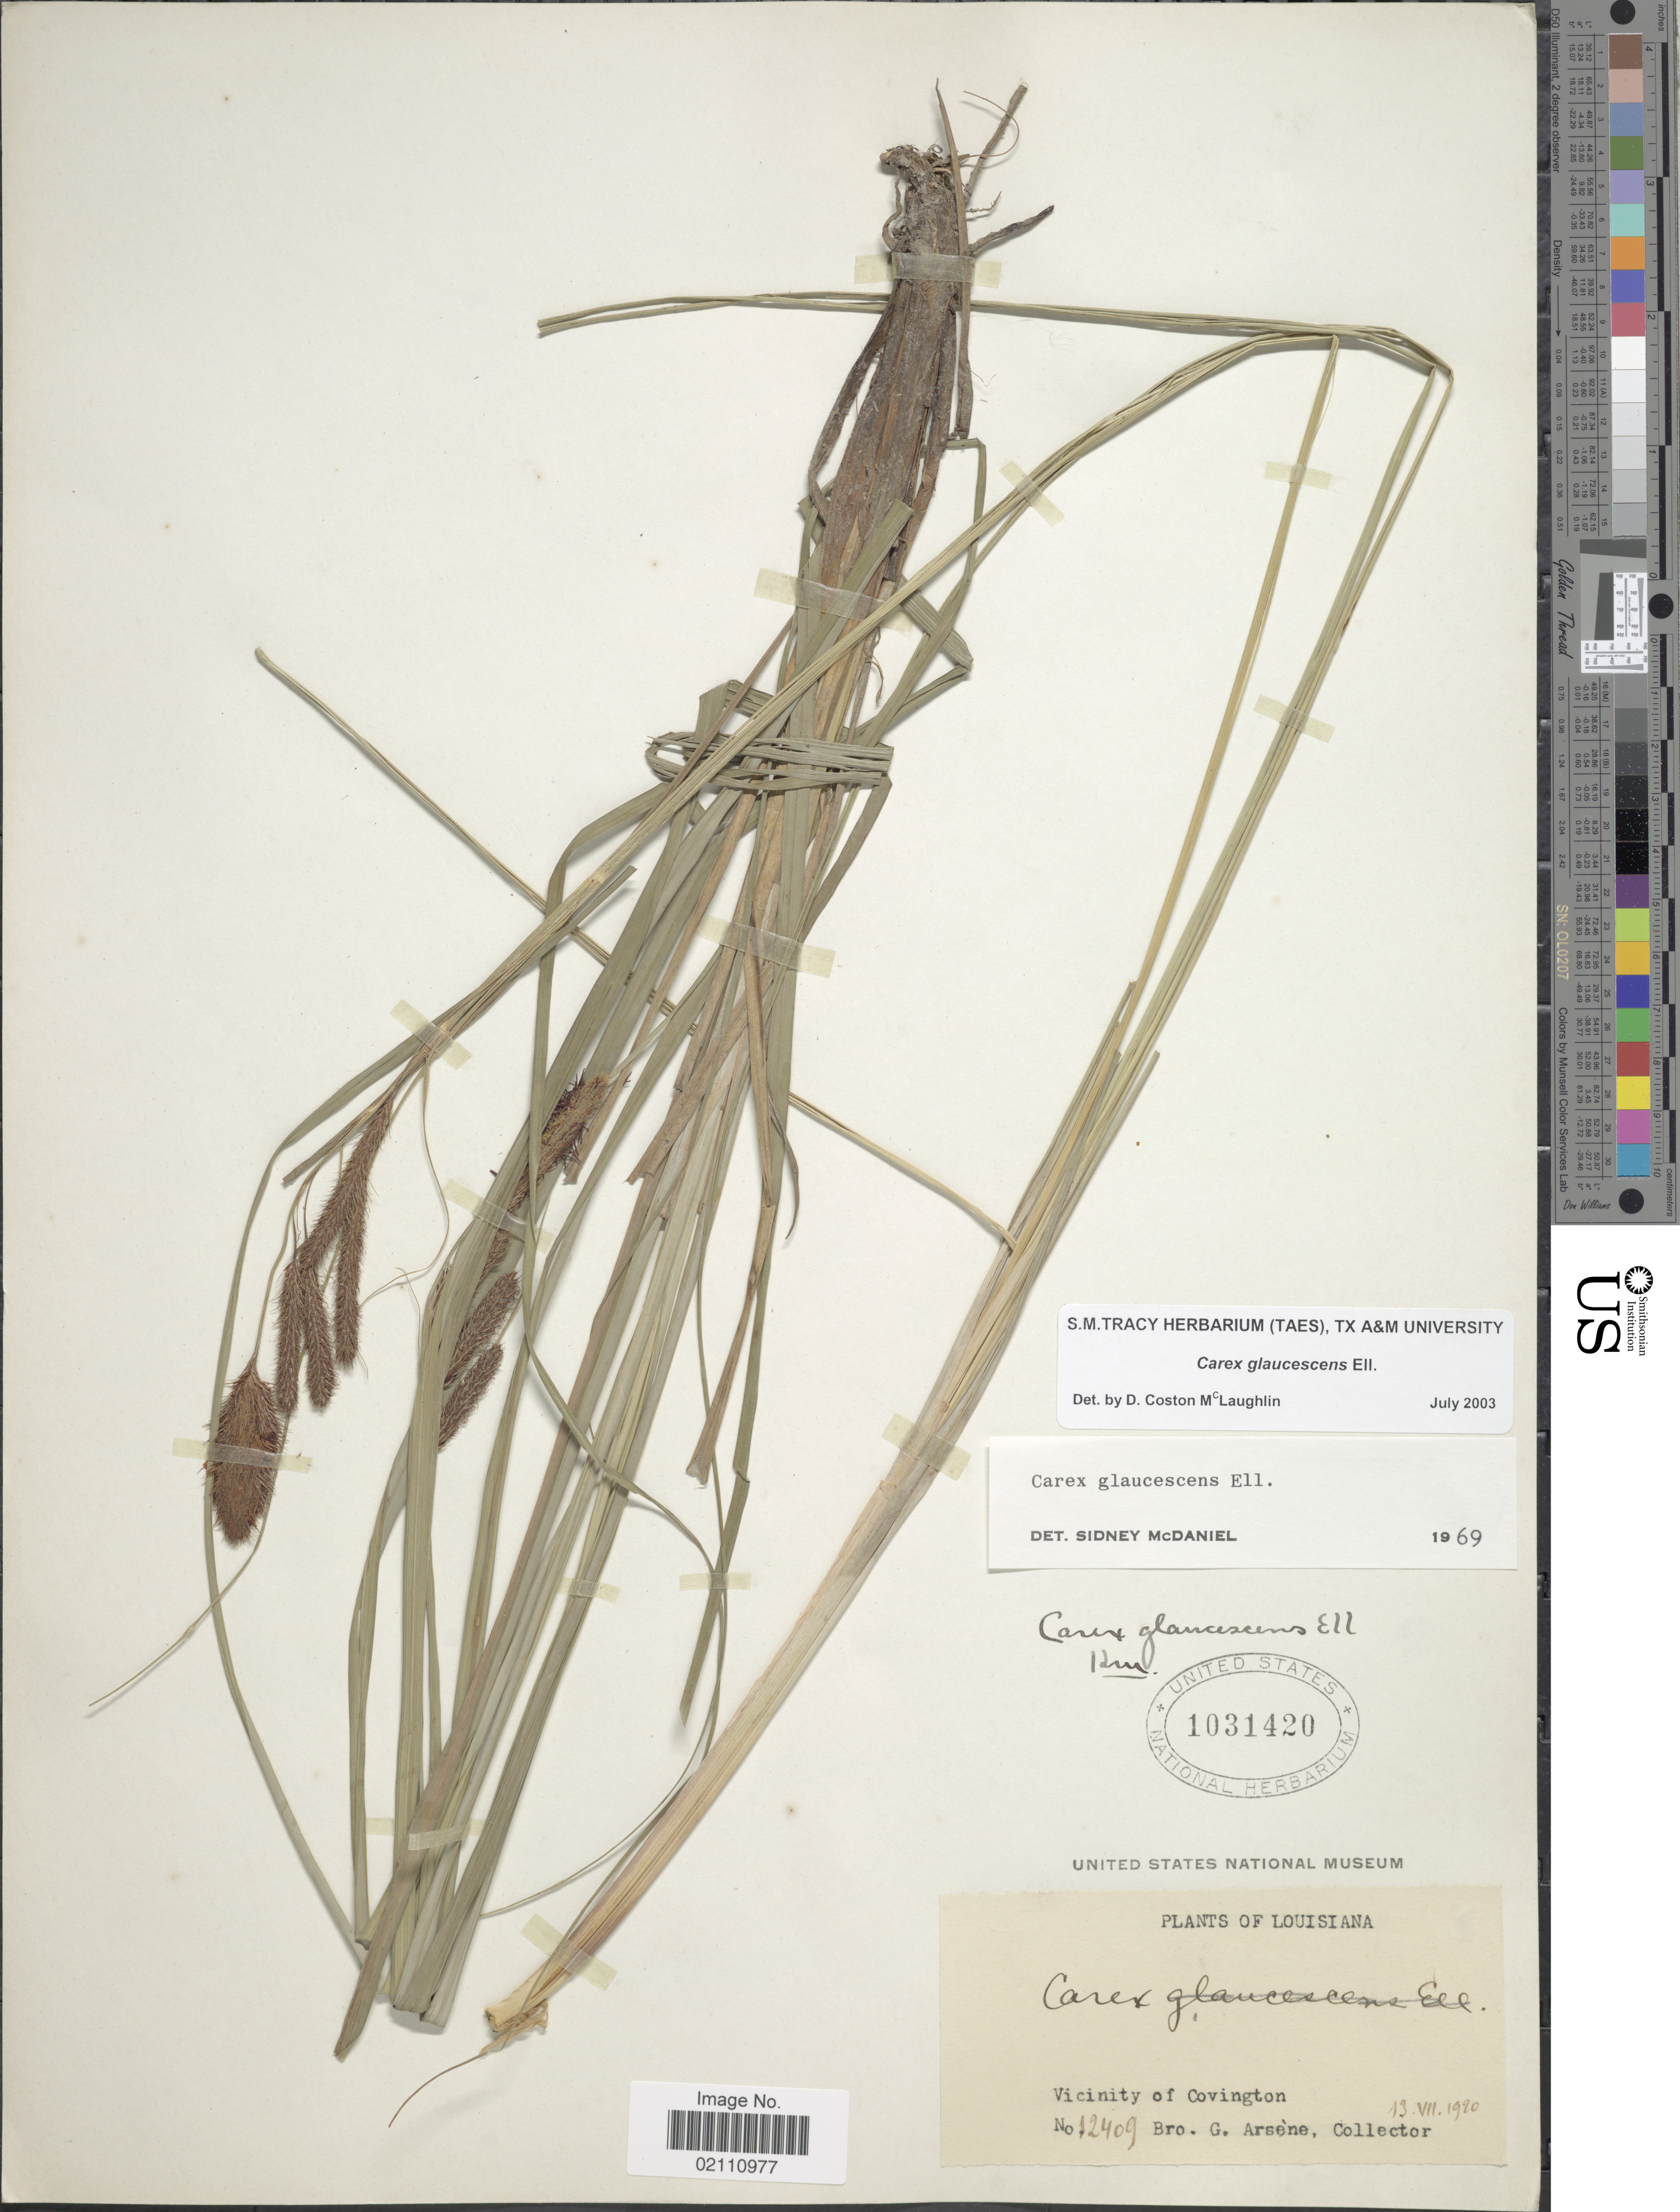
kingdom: Plantae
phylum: Tracheophyta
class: Liliopsida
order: Poales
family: Cyperaceae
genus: Carex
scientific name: Carex glaucescens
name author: Elliott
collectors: Bro. G. Arsène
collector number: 12409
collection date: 1920-07-13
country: United States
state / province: Louisiana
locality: Vicinuty of Covington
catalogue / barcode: US 1031420